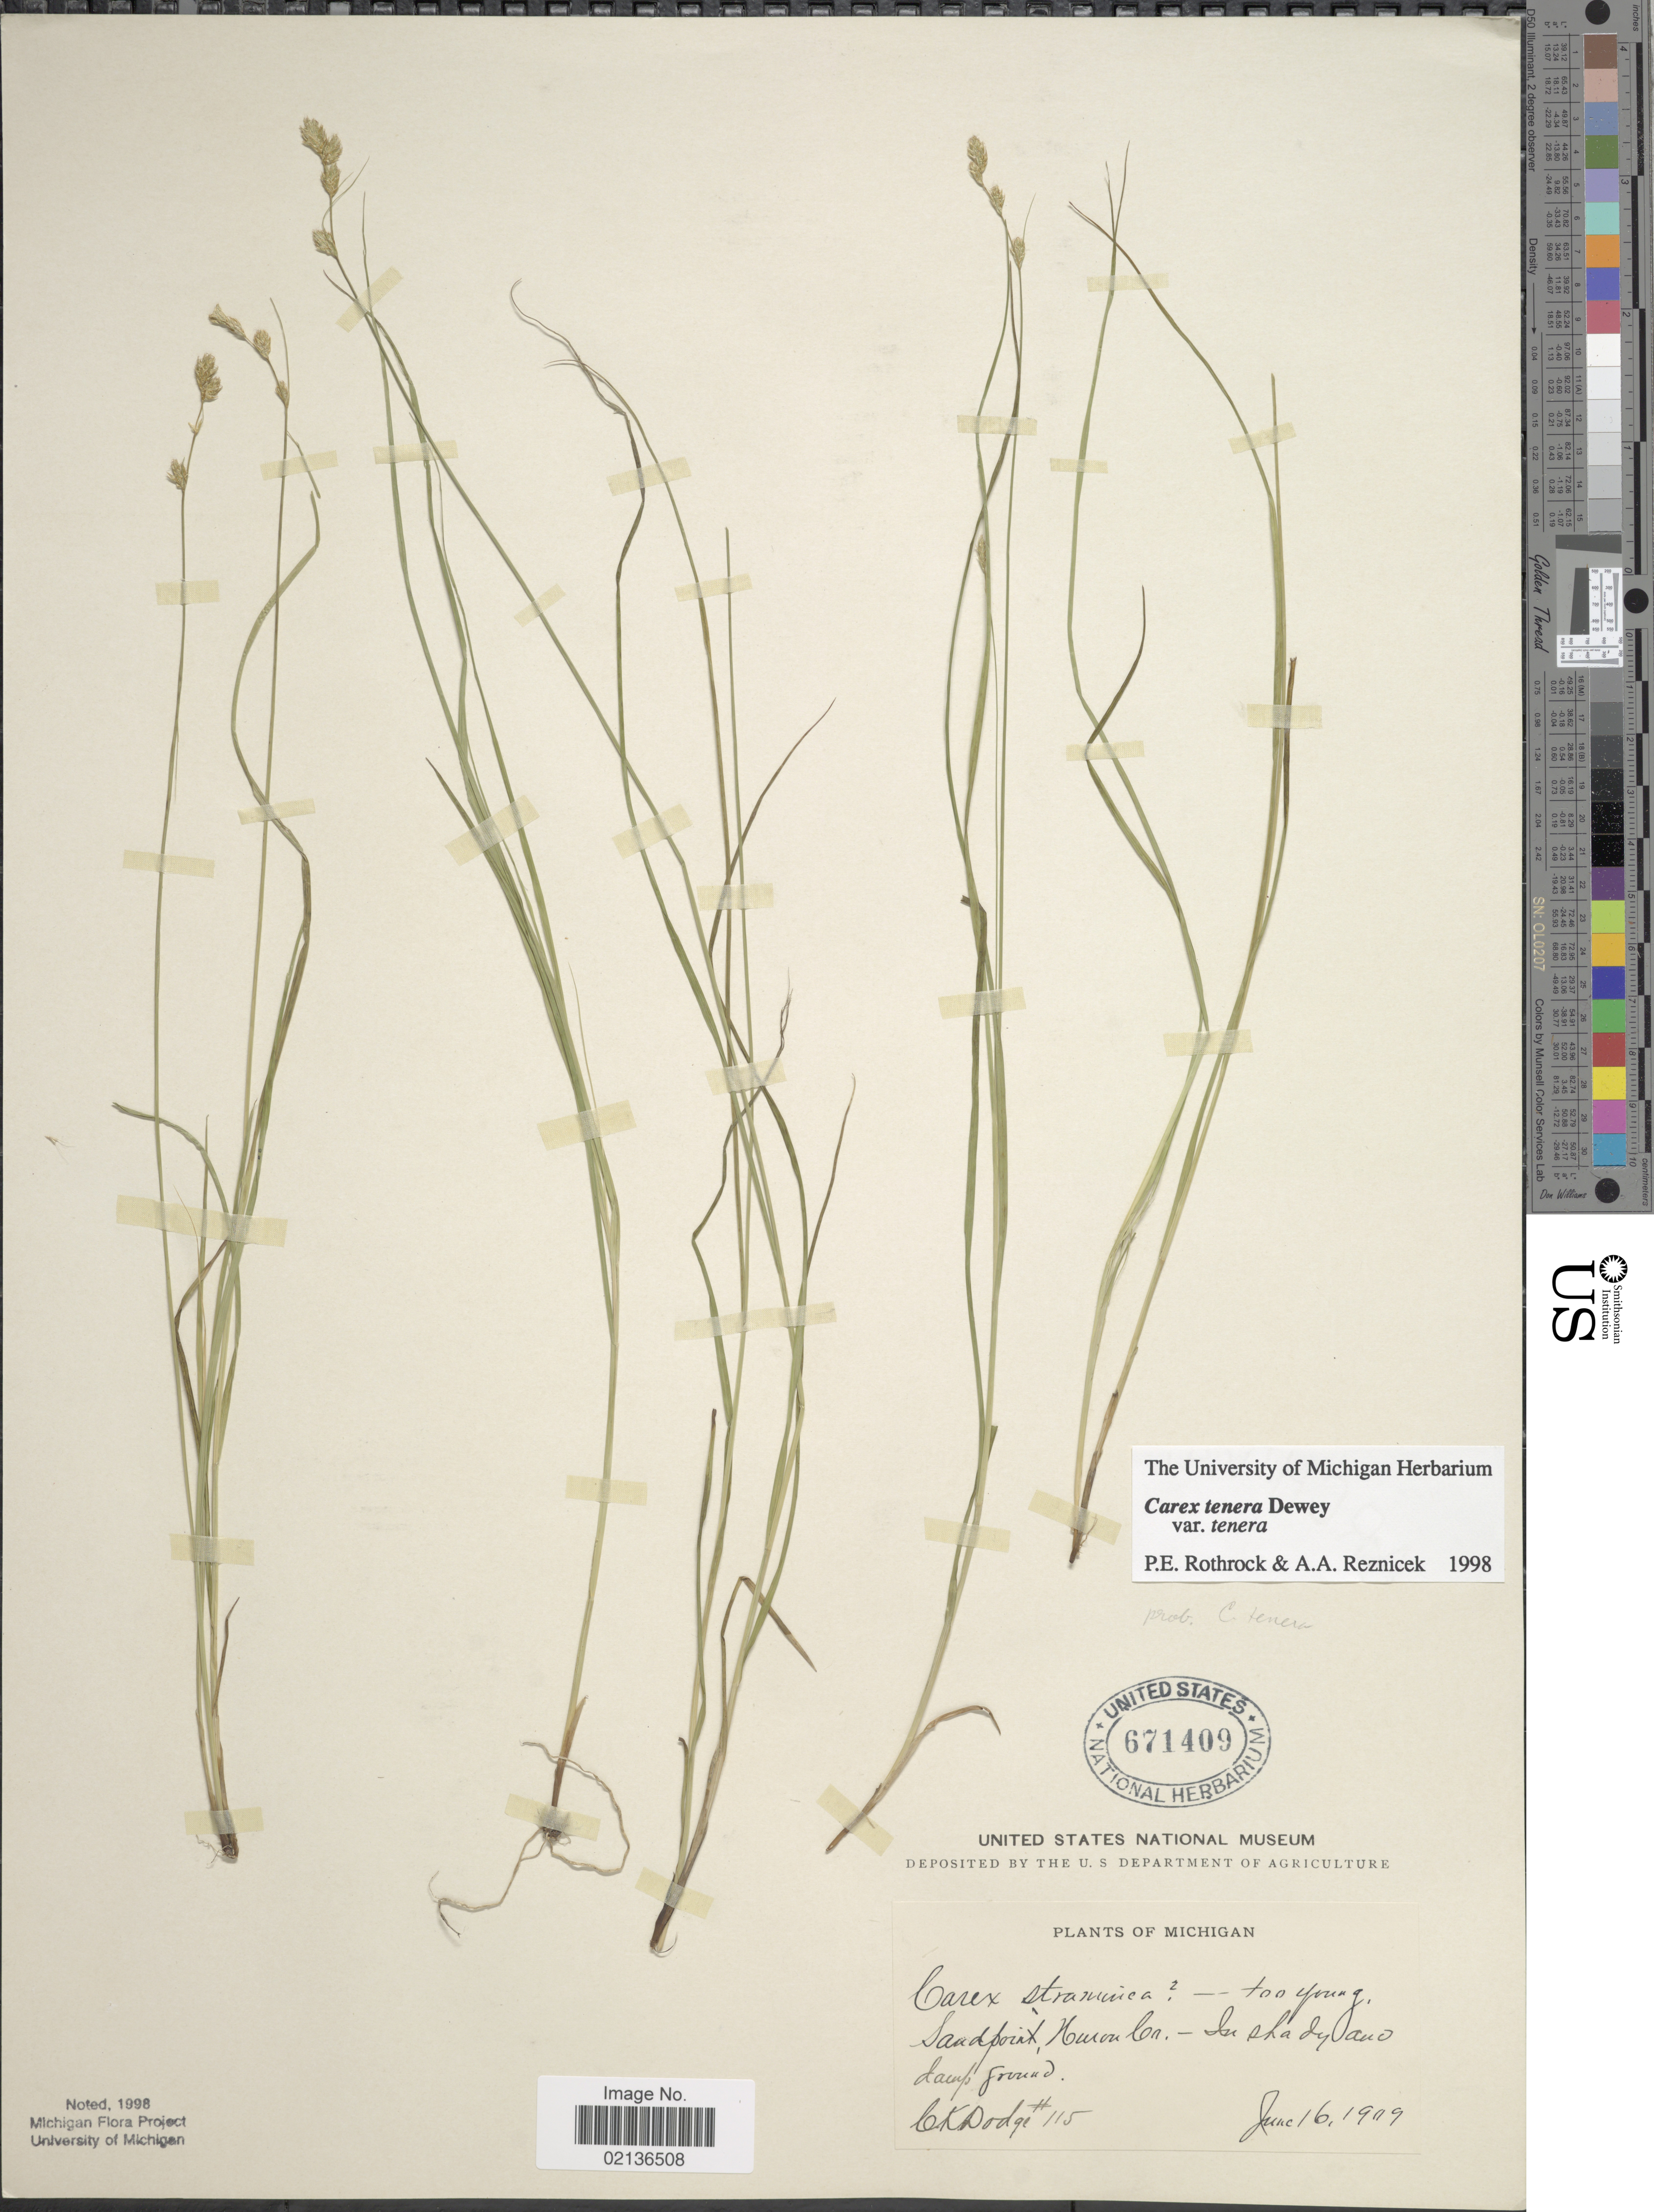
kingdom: Plantae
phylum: Tracheophyta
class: Liliopsida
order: Poales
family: Cyperaceae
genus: Carex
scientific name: Carex tenera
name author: Dewey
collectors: C. Dodge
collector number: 115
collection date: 1909-06-16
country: United States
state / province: Michigan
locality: Huron Co., In shady and dam ground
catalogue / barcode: US 671409